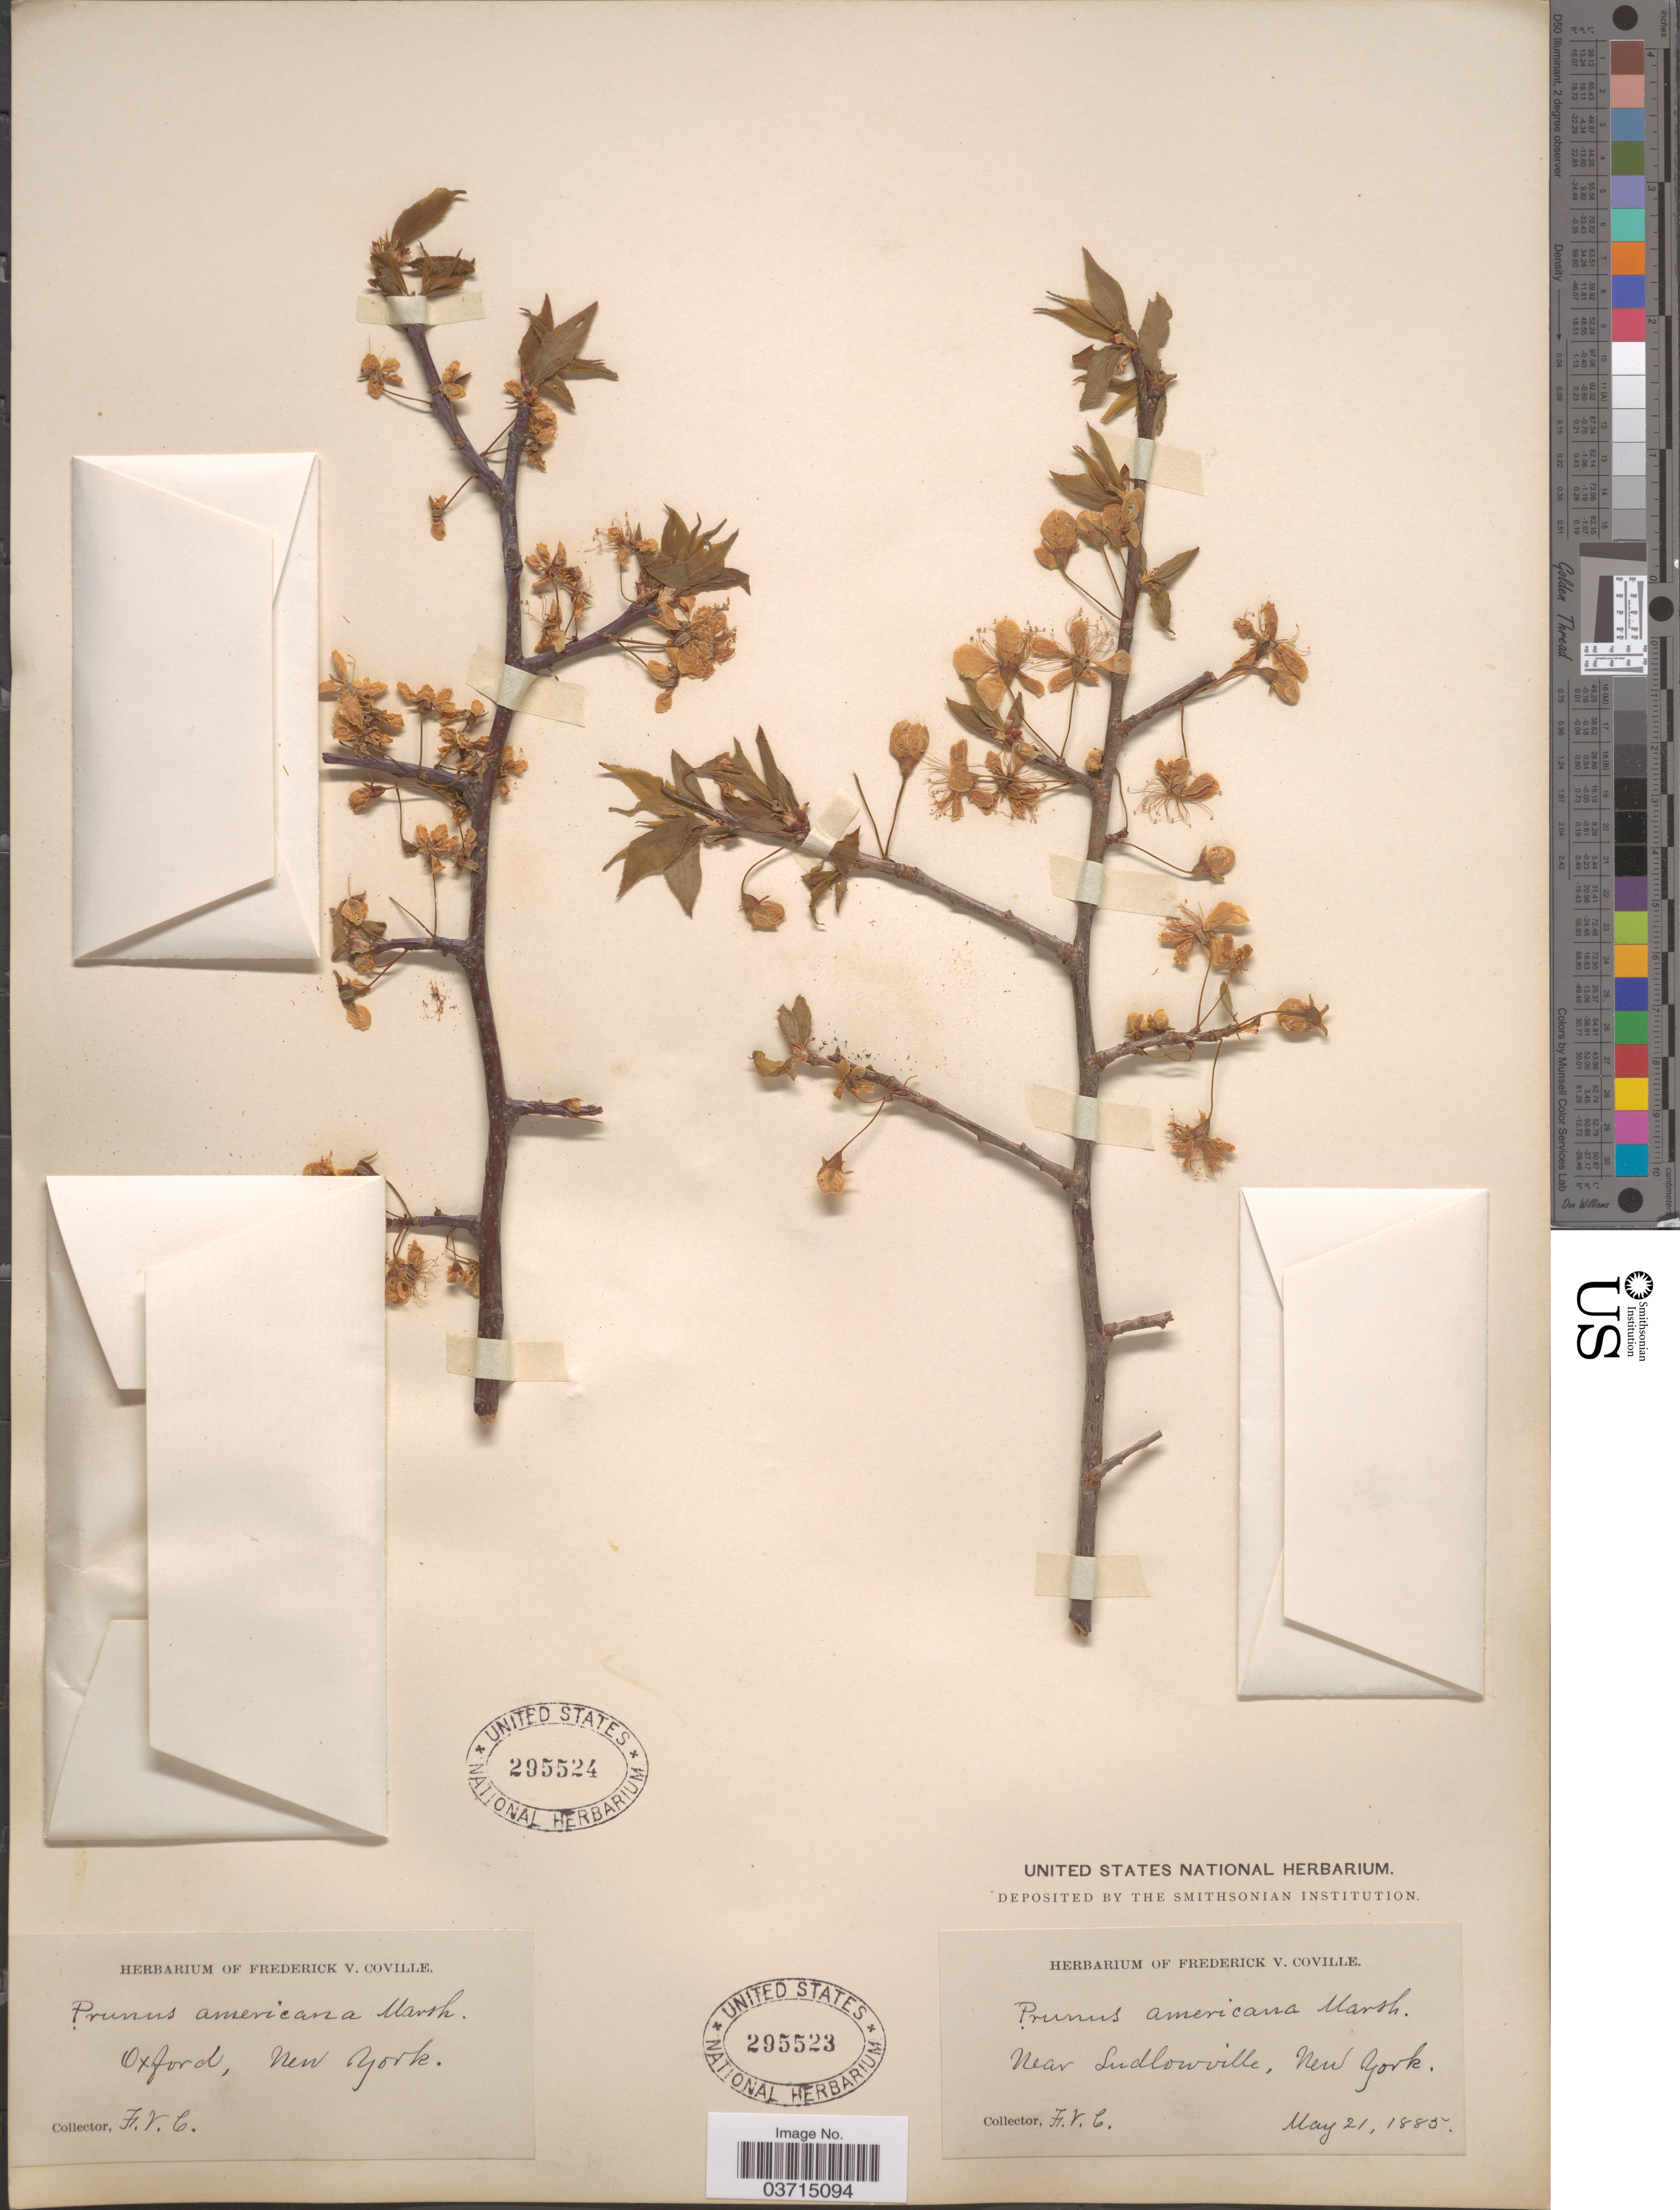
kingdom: Plantae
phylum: Tracheophyta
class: Magnoliopsida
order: Rosales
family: Rosaceae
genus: Prunus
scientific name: Prunus americana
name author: Marshall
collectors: F. V. Coville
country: United States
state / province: New York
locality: Oxford.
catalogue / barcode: US 295524